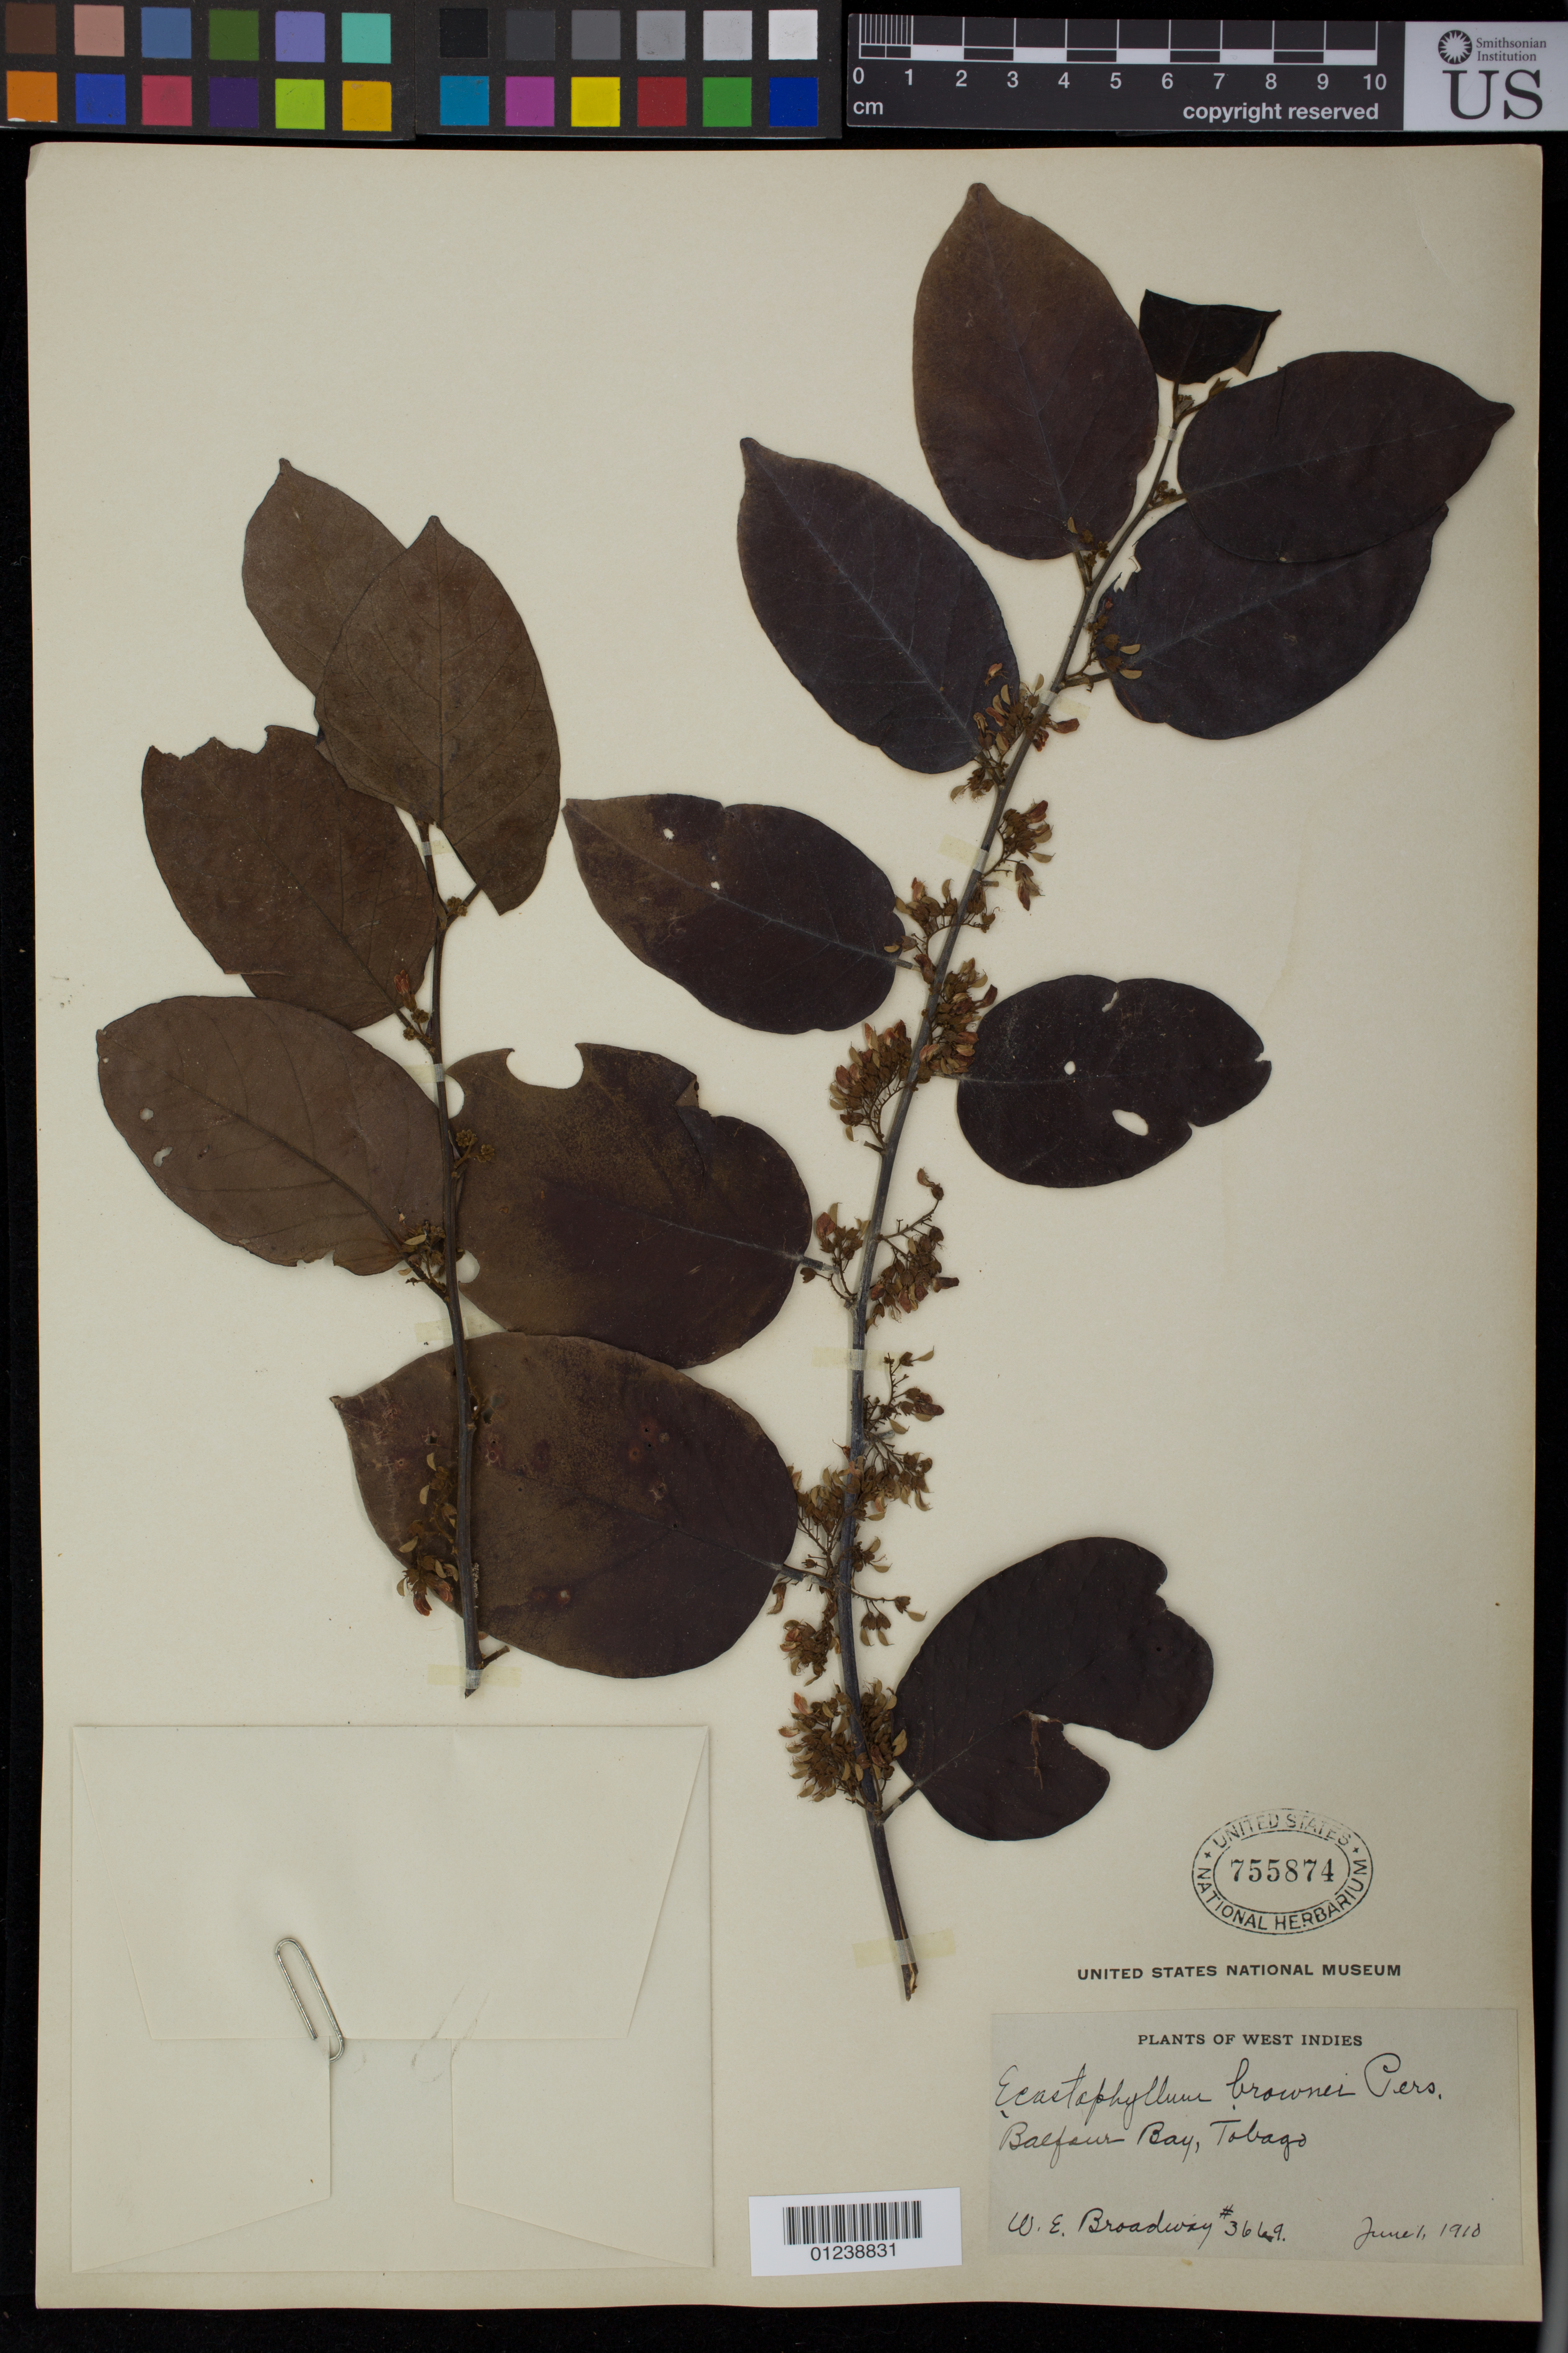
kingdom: Plantae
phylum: Tracheophyta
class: Magnoliopsida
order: Fabales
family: Fabaceae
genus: Dalbergia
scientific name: Dalbergia brownei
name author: (Jacq.) Schinz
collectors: W. E. Broadway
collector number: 3669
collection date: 1910-06-01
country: Trinidad and Tobago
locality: Balfour Bay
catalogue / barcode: US 755874